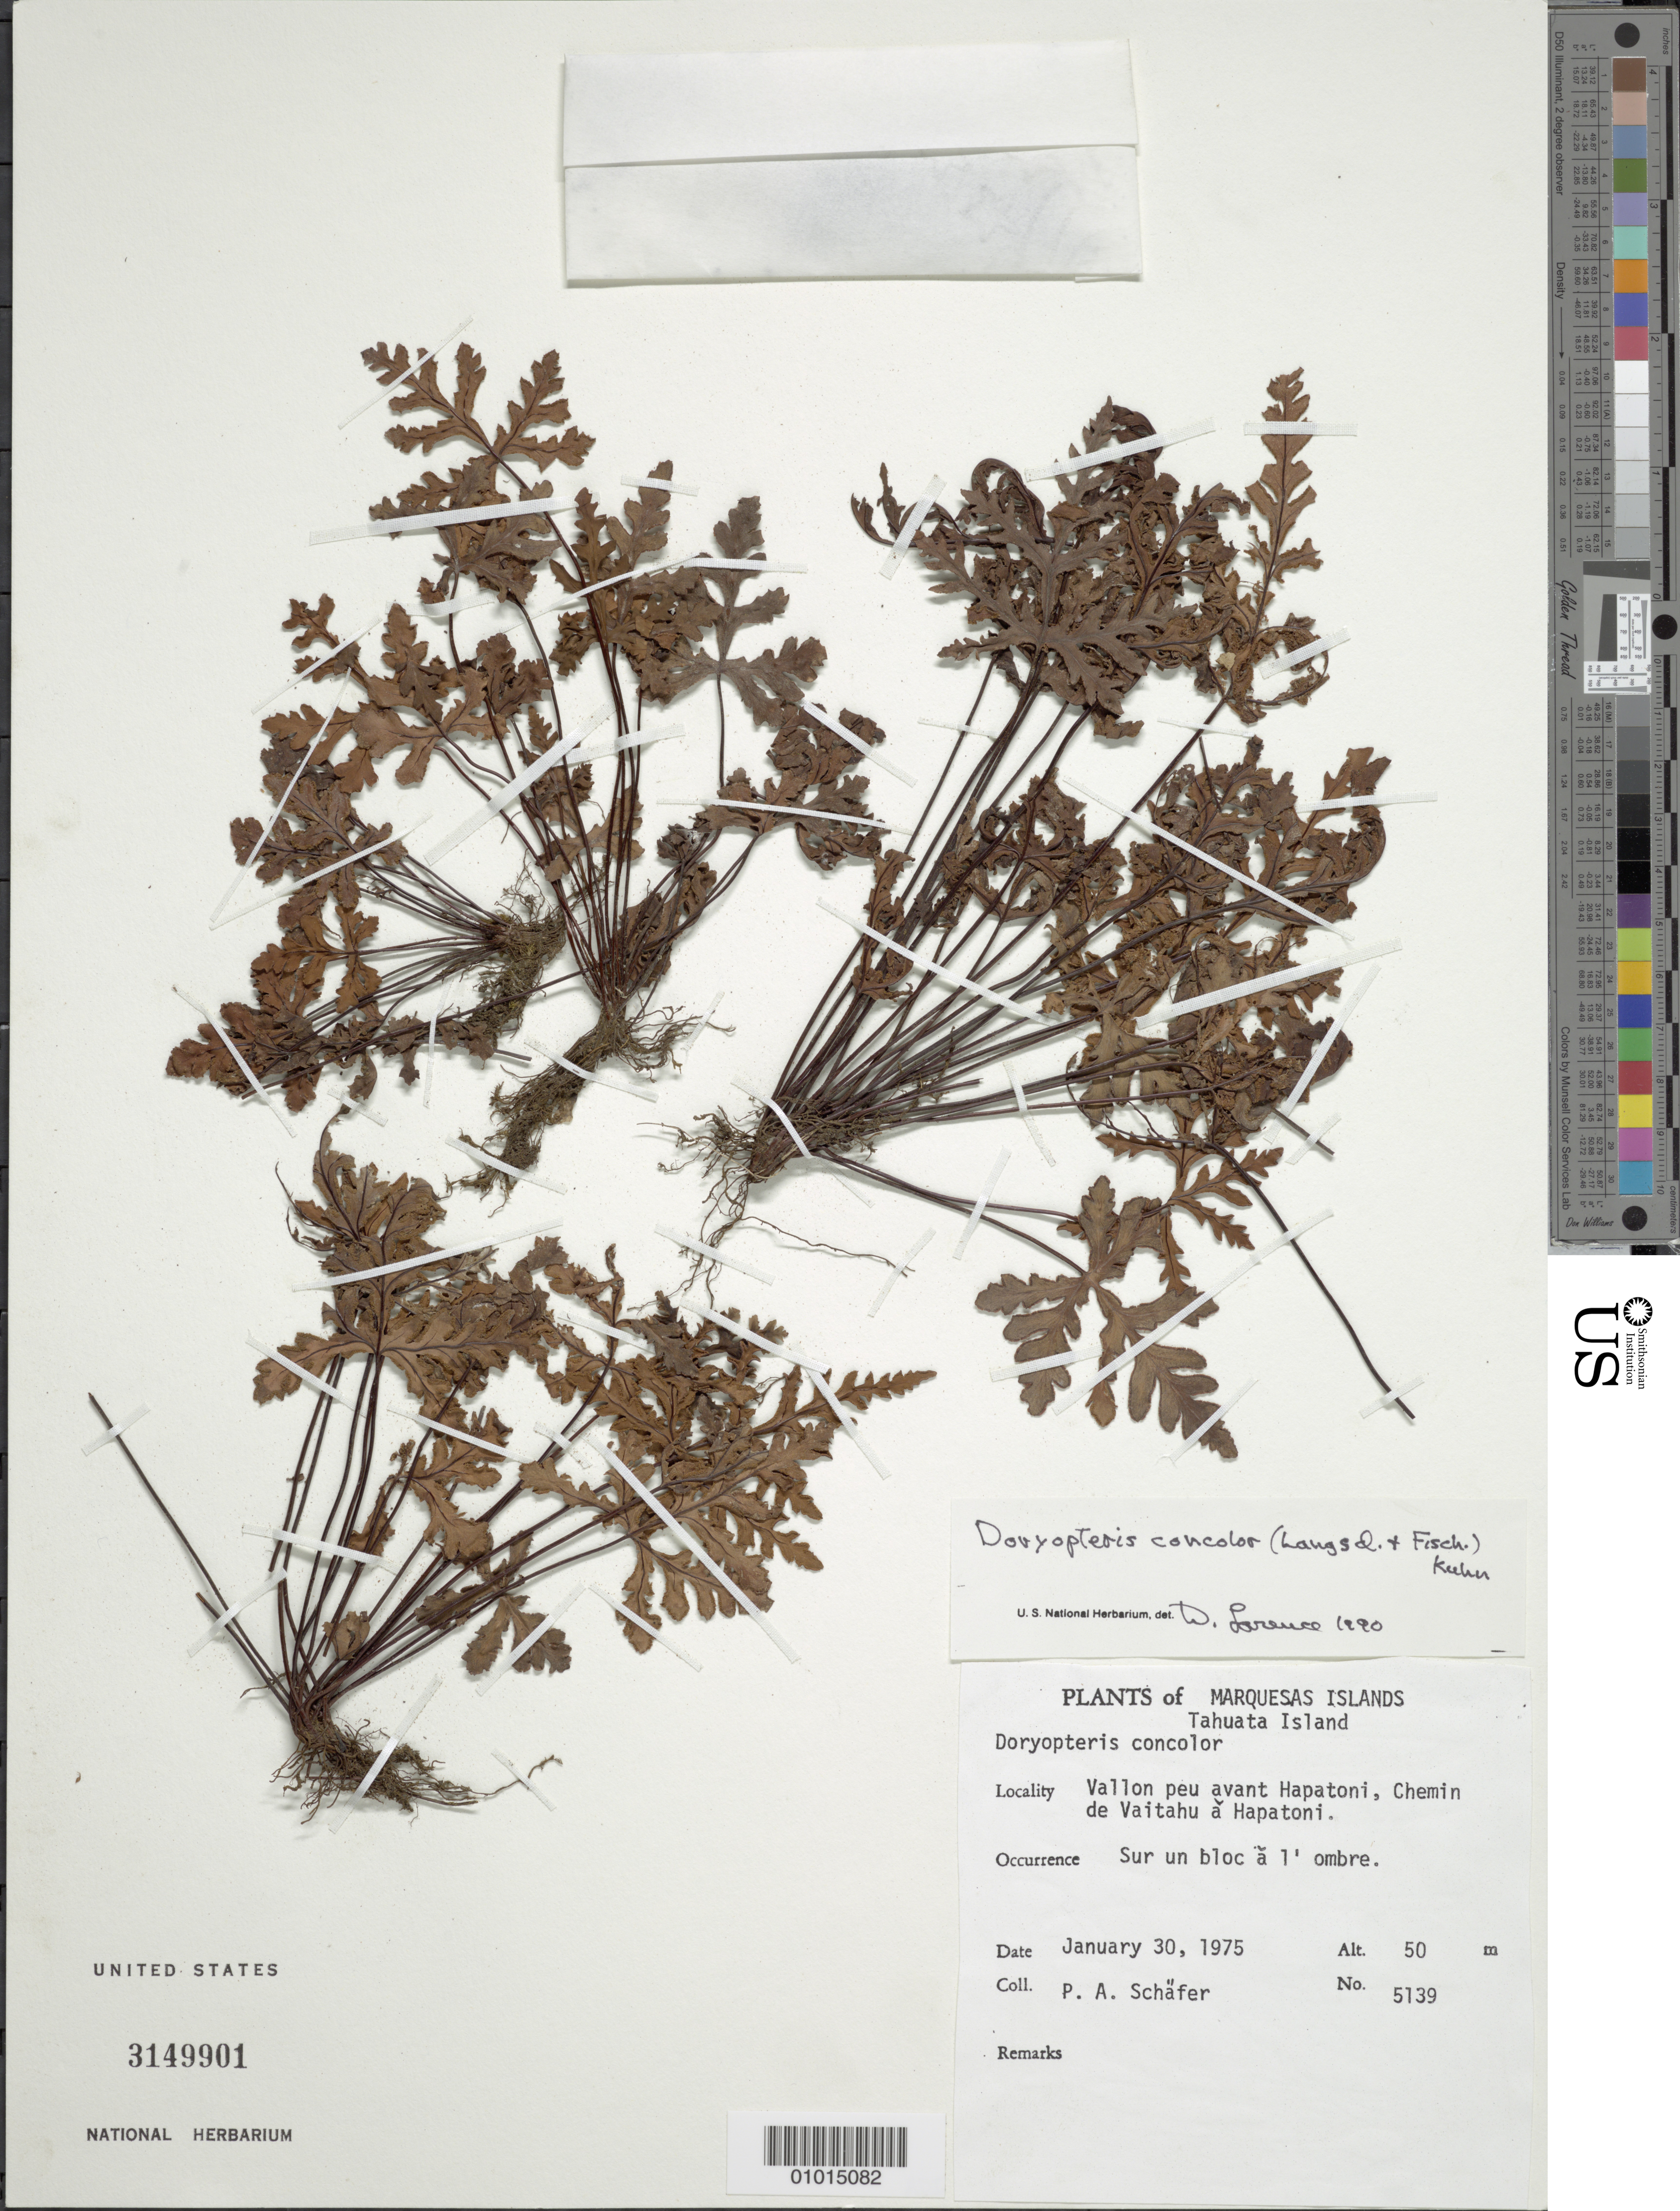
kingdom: Plantae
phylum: Tracheophyta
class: Polypodiopsida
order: Polypodiales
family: Pteridaceae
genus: Doryopteris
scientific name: Doryopteris concolor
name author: (Langsd. & Fisch.) Kuhn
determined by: Lorence, David H., (PTBG), National Tropical Botanical Garden (UNITED STATES)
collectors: P. A. Schäfer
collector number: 5139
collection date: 1975-01-30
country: French Polynesia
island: Tahuata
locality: Vallon peu avant Hapatoni, chemin de Vaitahu à Hapatoni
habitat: Sur un bloc à l'ombre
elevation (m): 50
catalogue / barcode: US 3149901